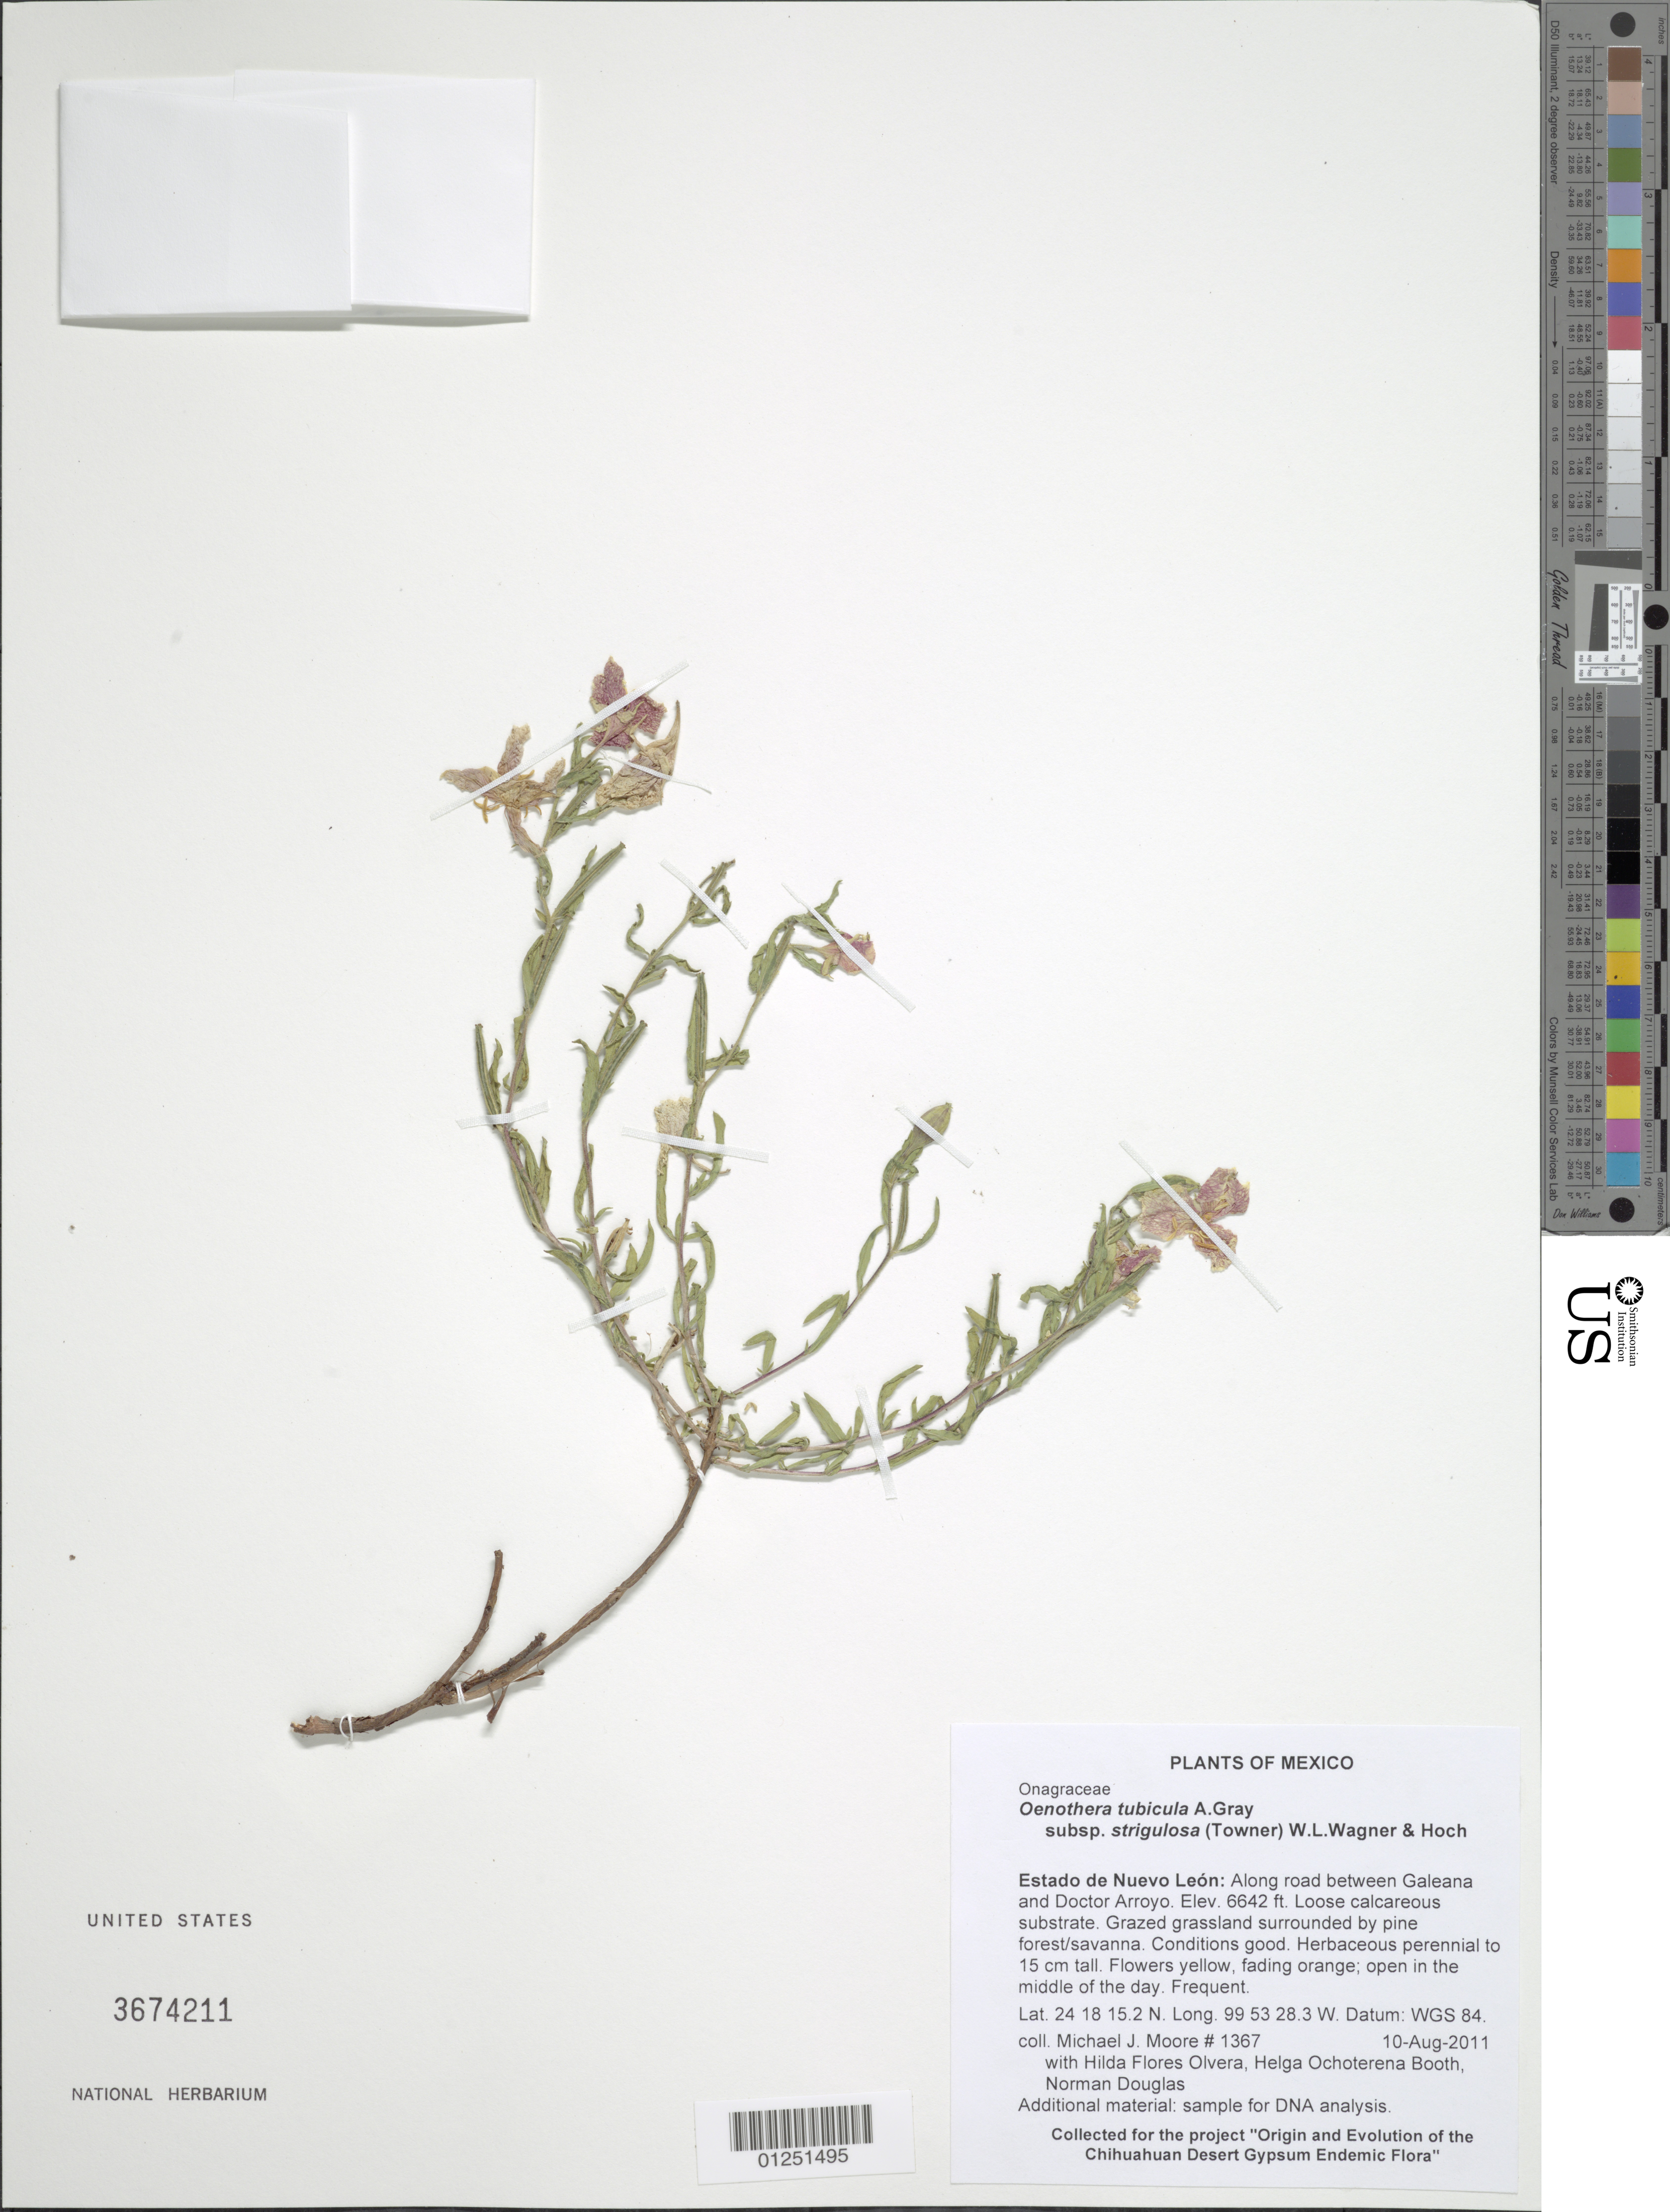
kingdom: Plantae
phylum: Tracheophyta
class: Magnoliopsida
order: Myrtales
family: Onagraceae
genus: Oenothera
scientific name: Oenothera tubicula subsp. strigulosa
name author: (Towner) W.L. Wagner & Hoch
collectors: M. J. Moore, H. Flores Olvera, H. Ochoterena-Booth & N. Douglas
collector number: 1367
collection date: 2007-08-09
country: Mexico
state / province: Nuevo Leon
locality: Along road between Galeana and Doctor Arroyo.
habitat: Loose calcareous substrate. Grazed grassland surrounded by pine forest/savanna. Conditions good.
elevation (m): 2024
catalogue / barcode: US 3674211